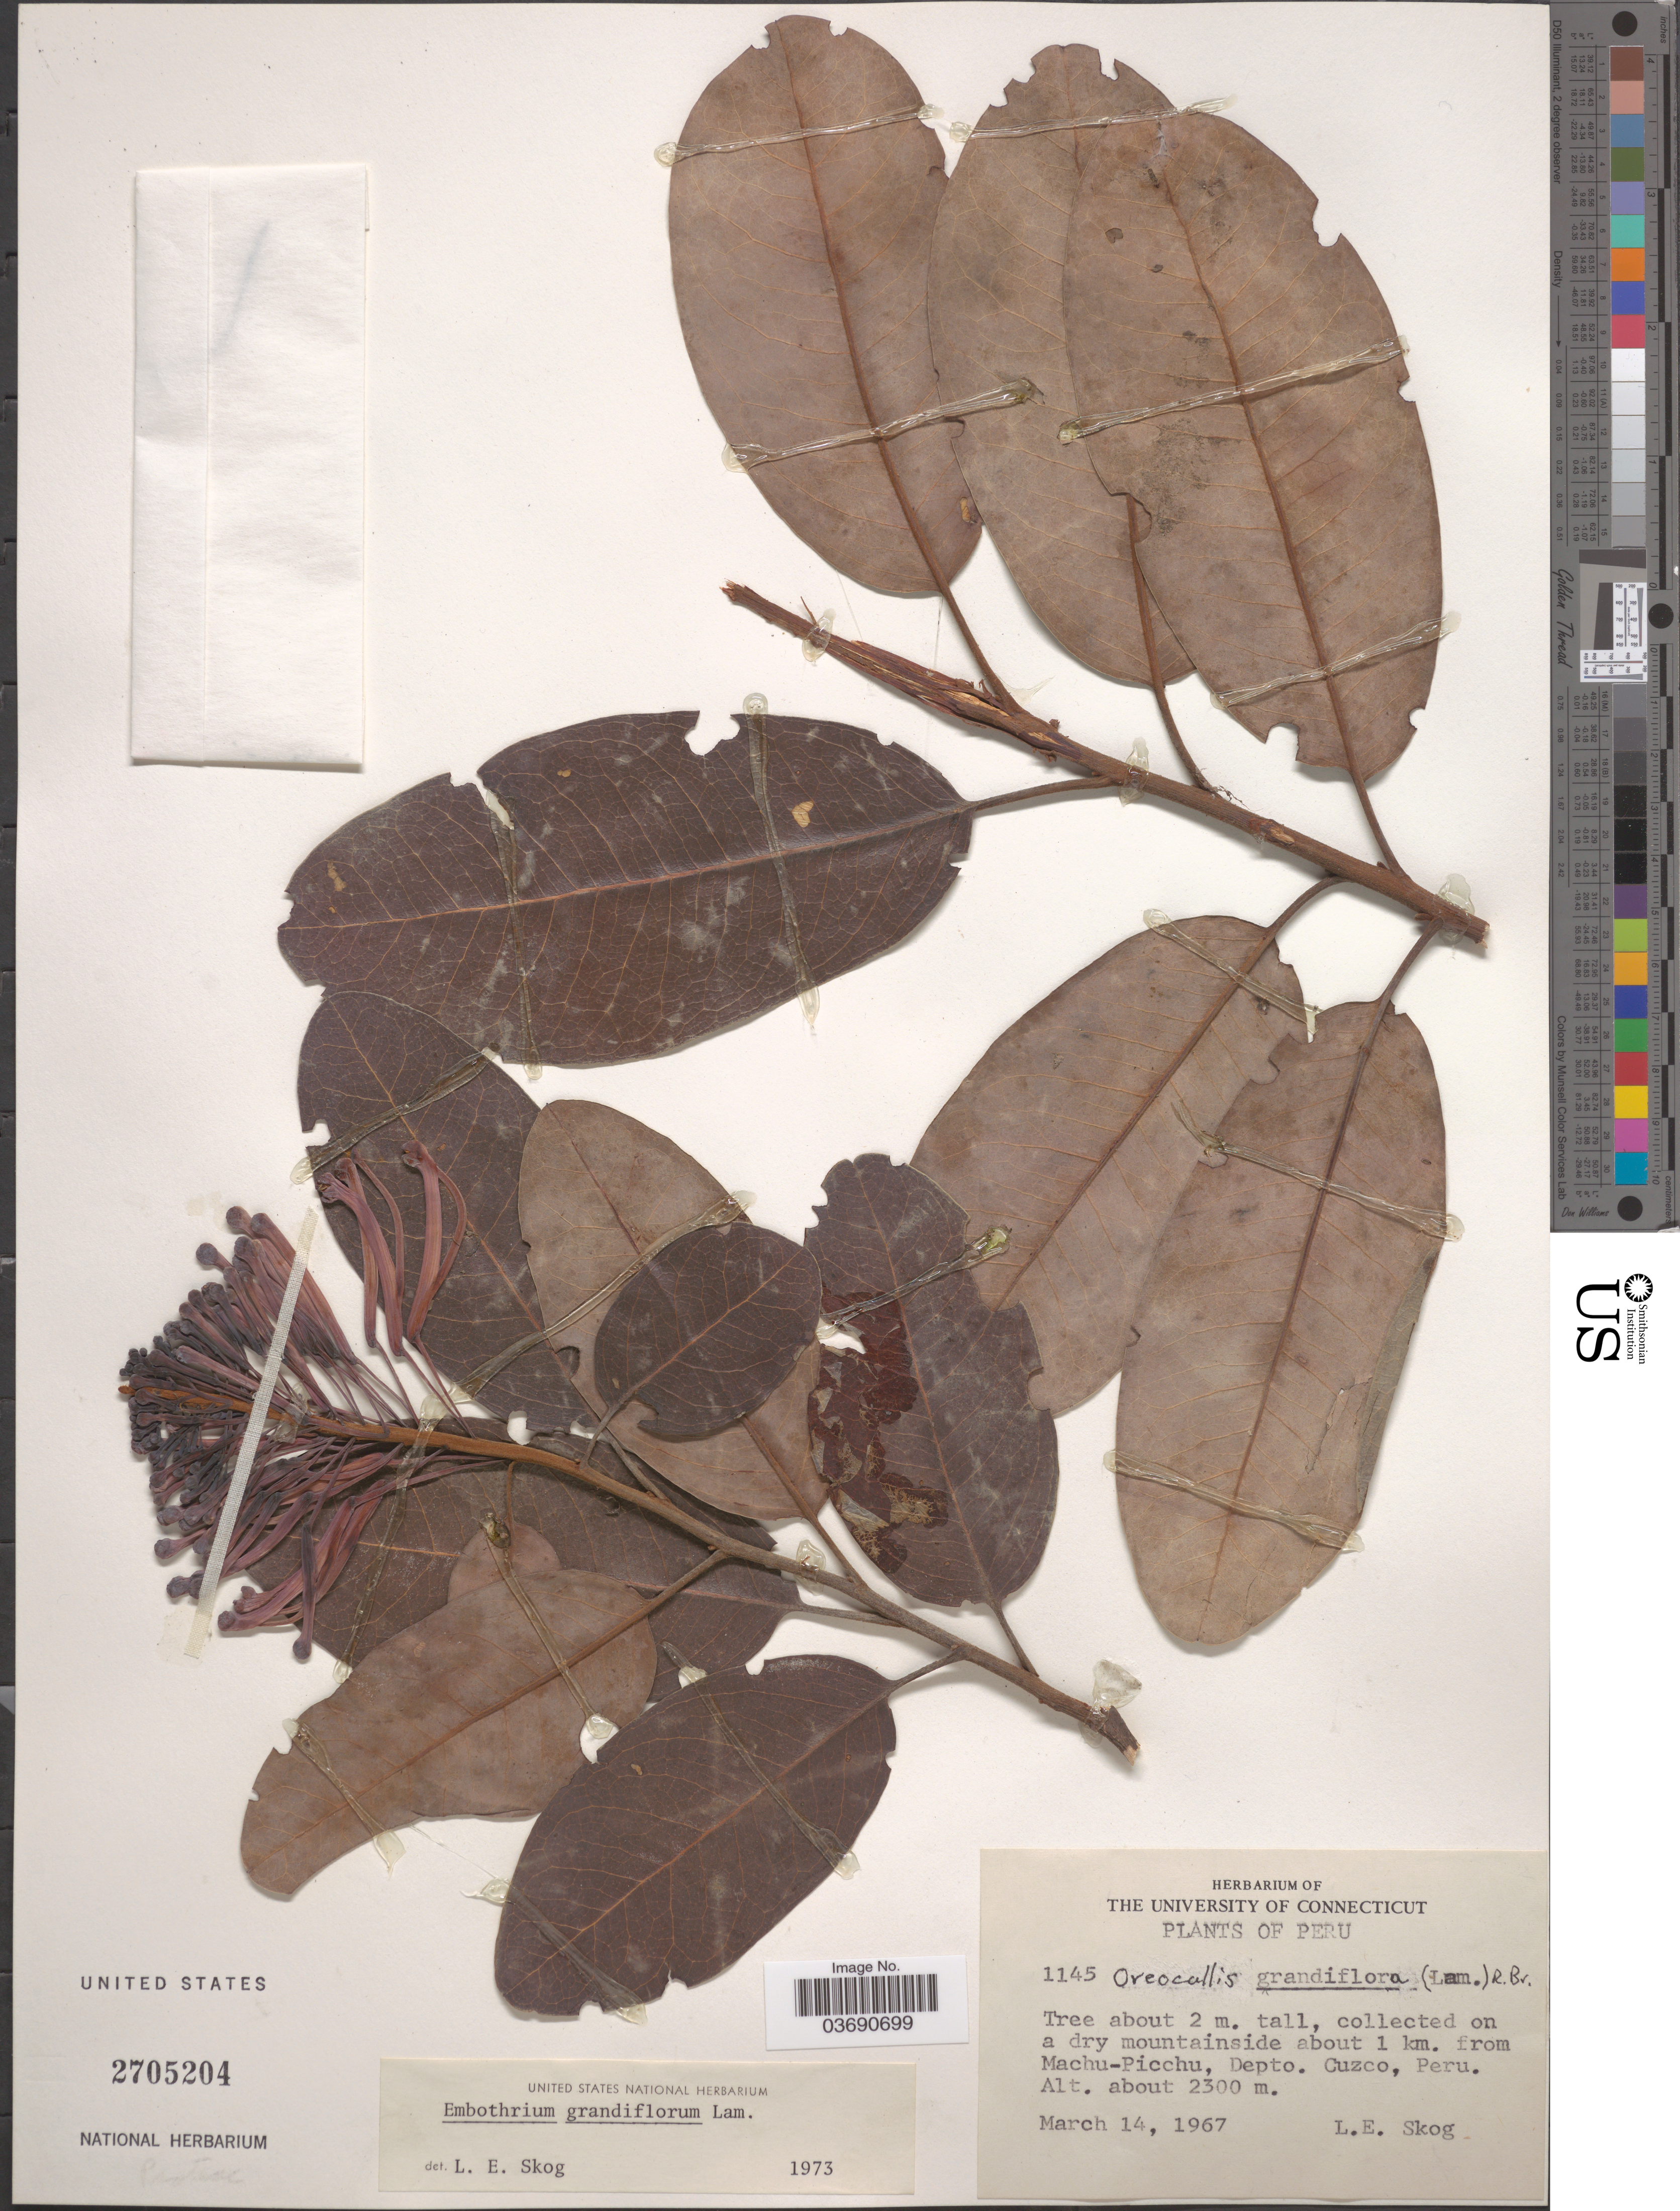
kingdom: Plantae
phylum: Tracheophyta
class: Magnoliopsida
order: Proteales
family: Proteaceae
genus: Oreocallis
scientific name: Oreocallis grandiflora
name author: (Lam.) R. Br.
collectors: L. E. Skog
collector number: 1145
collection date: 1967-03-14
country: Peru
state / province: Cusco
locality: On a dry mountainside about 1 km. from Machu-Picchu, Depto. Cuzco.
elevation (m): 2300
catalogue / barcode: US 2705204